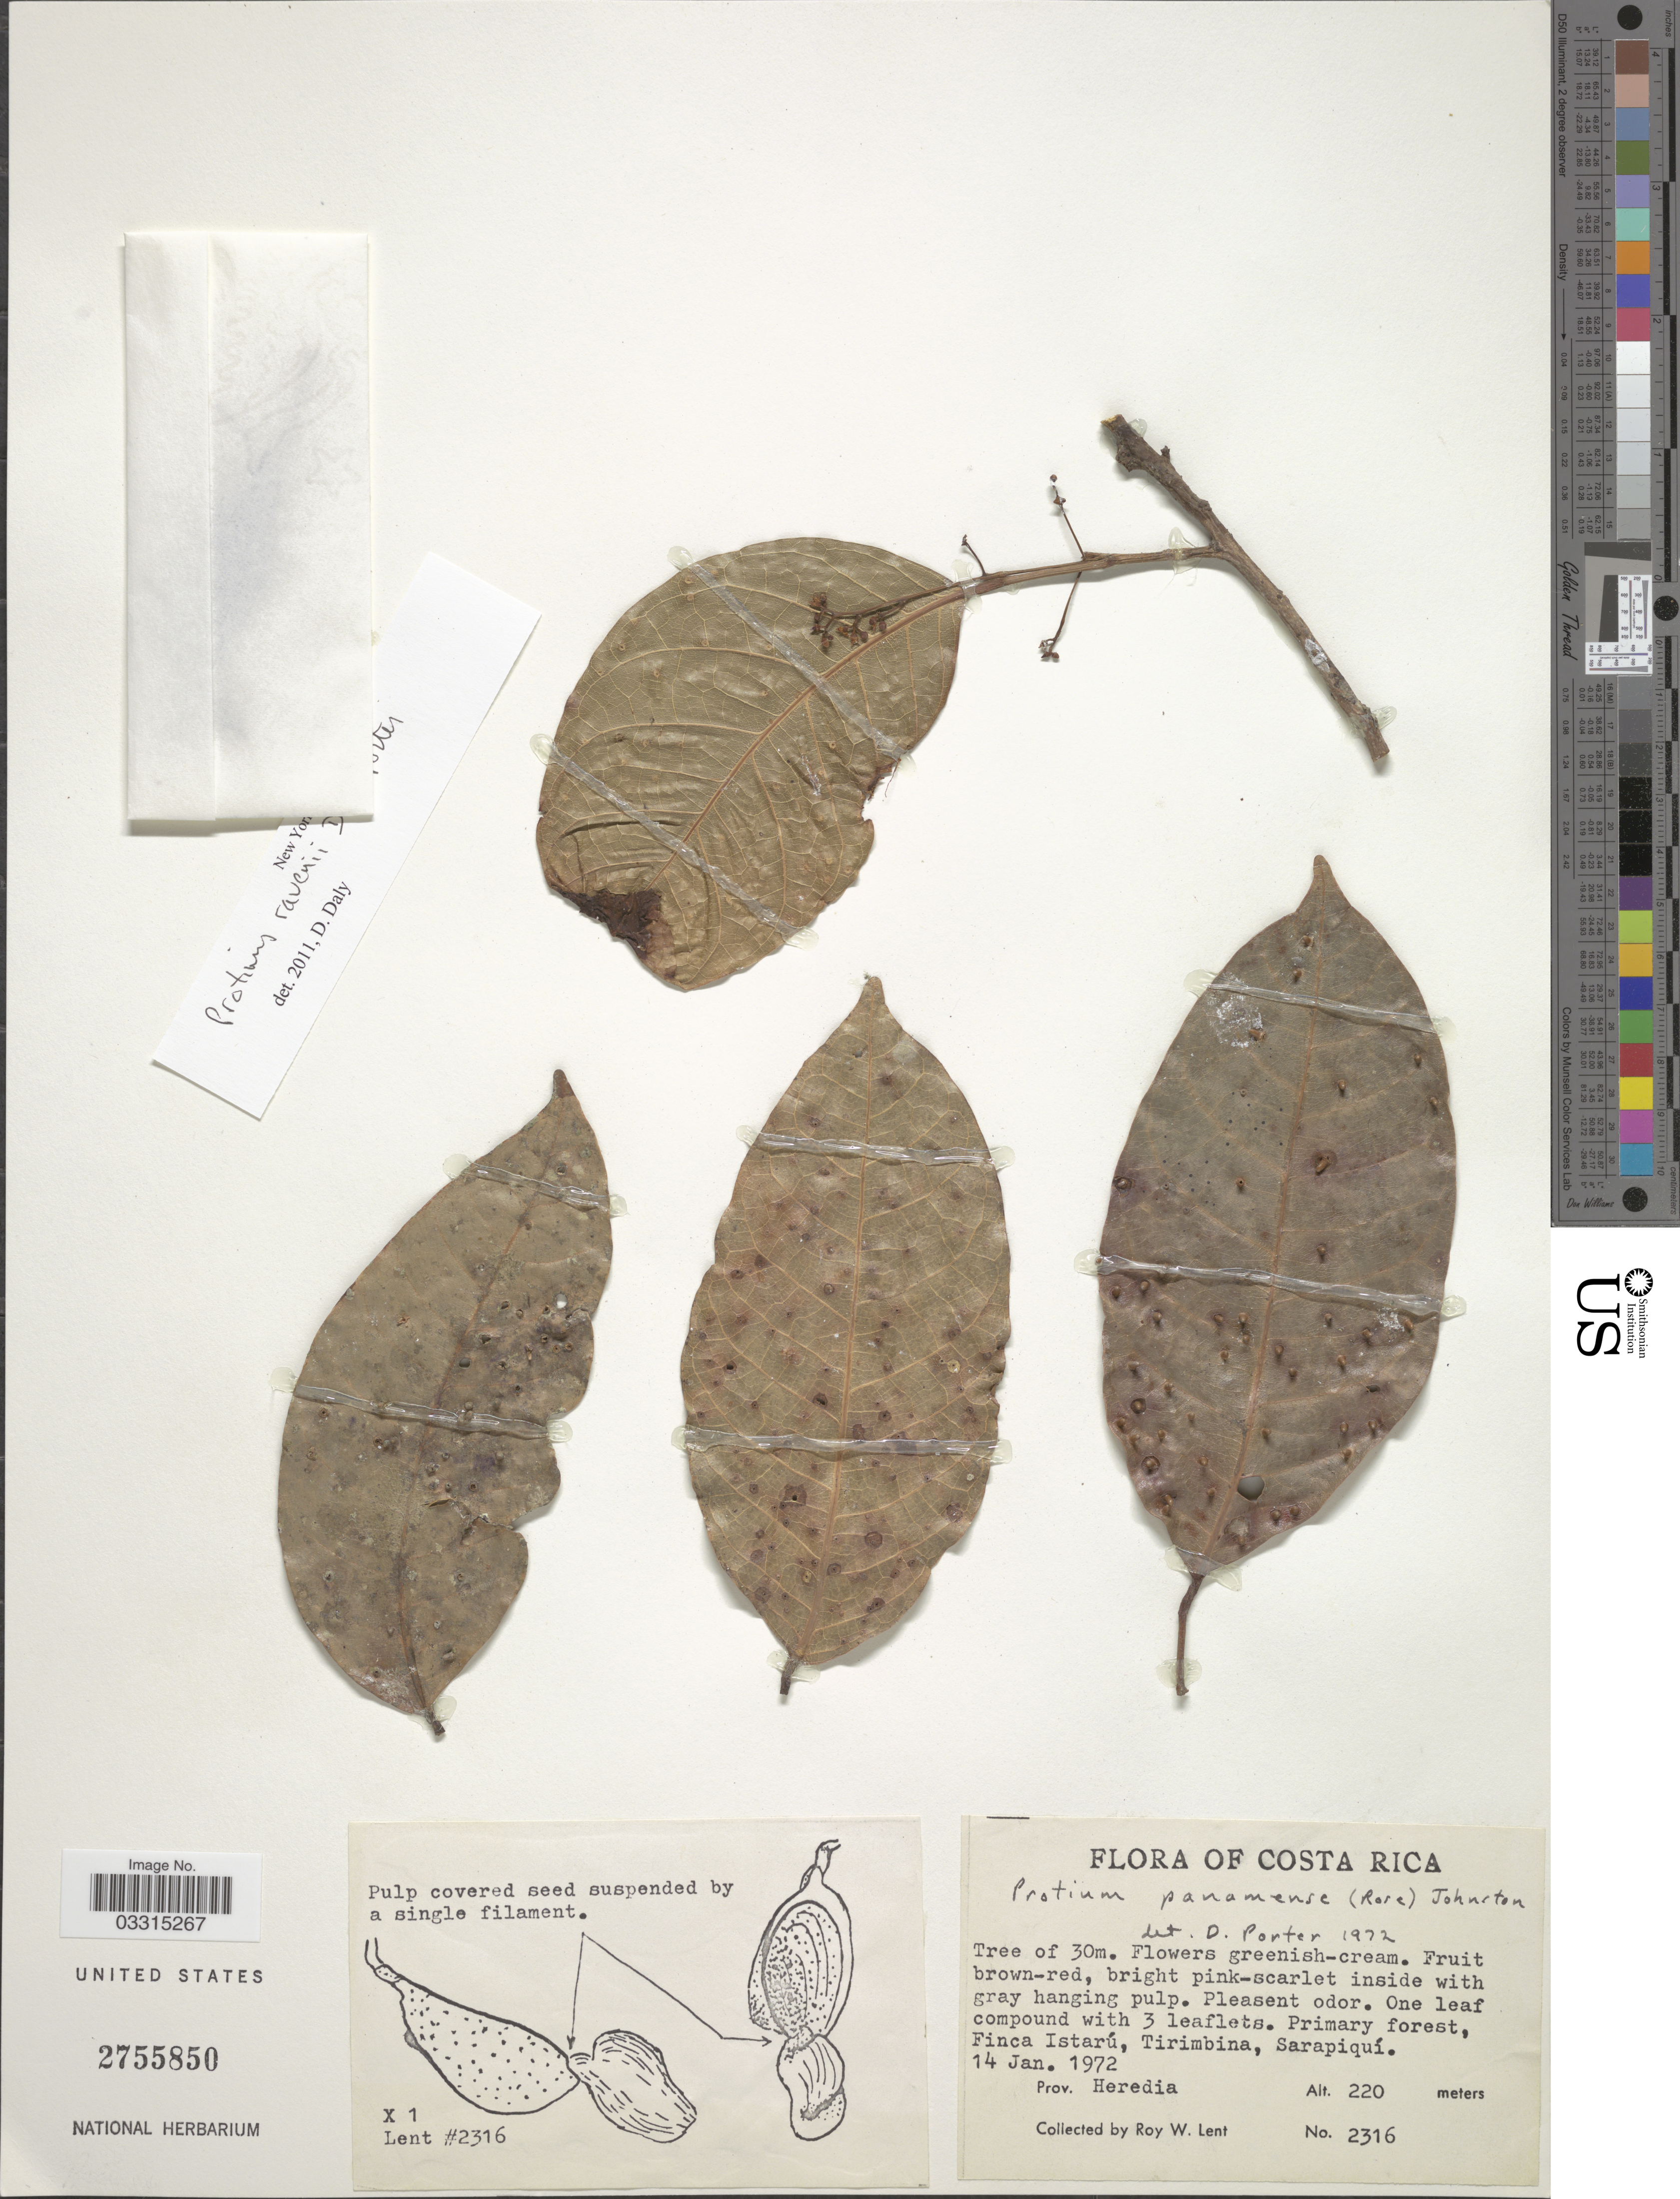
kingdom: Plantae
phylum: Tracheophyta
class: Magnoliopsida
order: Sapindales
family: Burseraceae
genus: Protium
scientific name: Protium ravenii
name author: D.M. Porter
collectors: R. W. Lent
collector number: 2316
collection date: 1972-01-14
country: Costa Rica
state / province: Heredia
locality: Primary forest, Finca Istarú, Tirimbina, Sarapiquí.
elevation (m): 220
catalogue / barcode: US 2755850